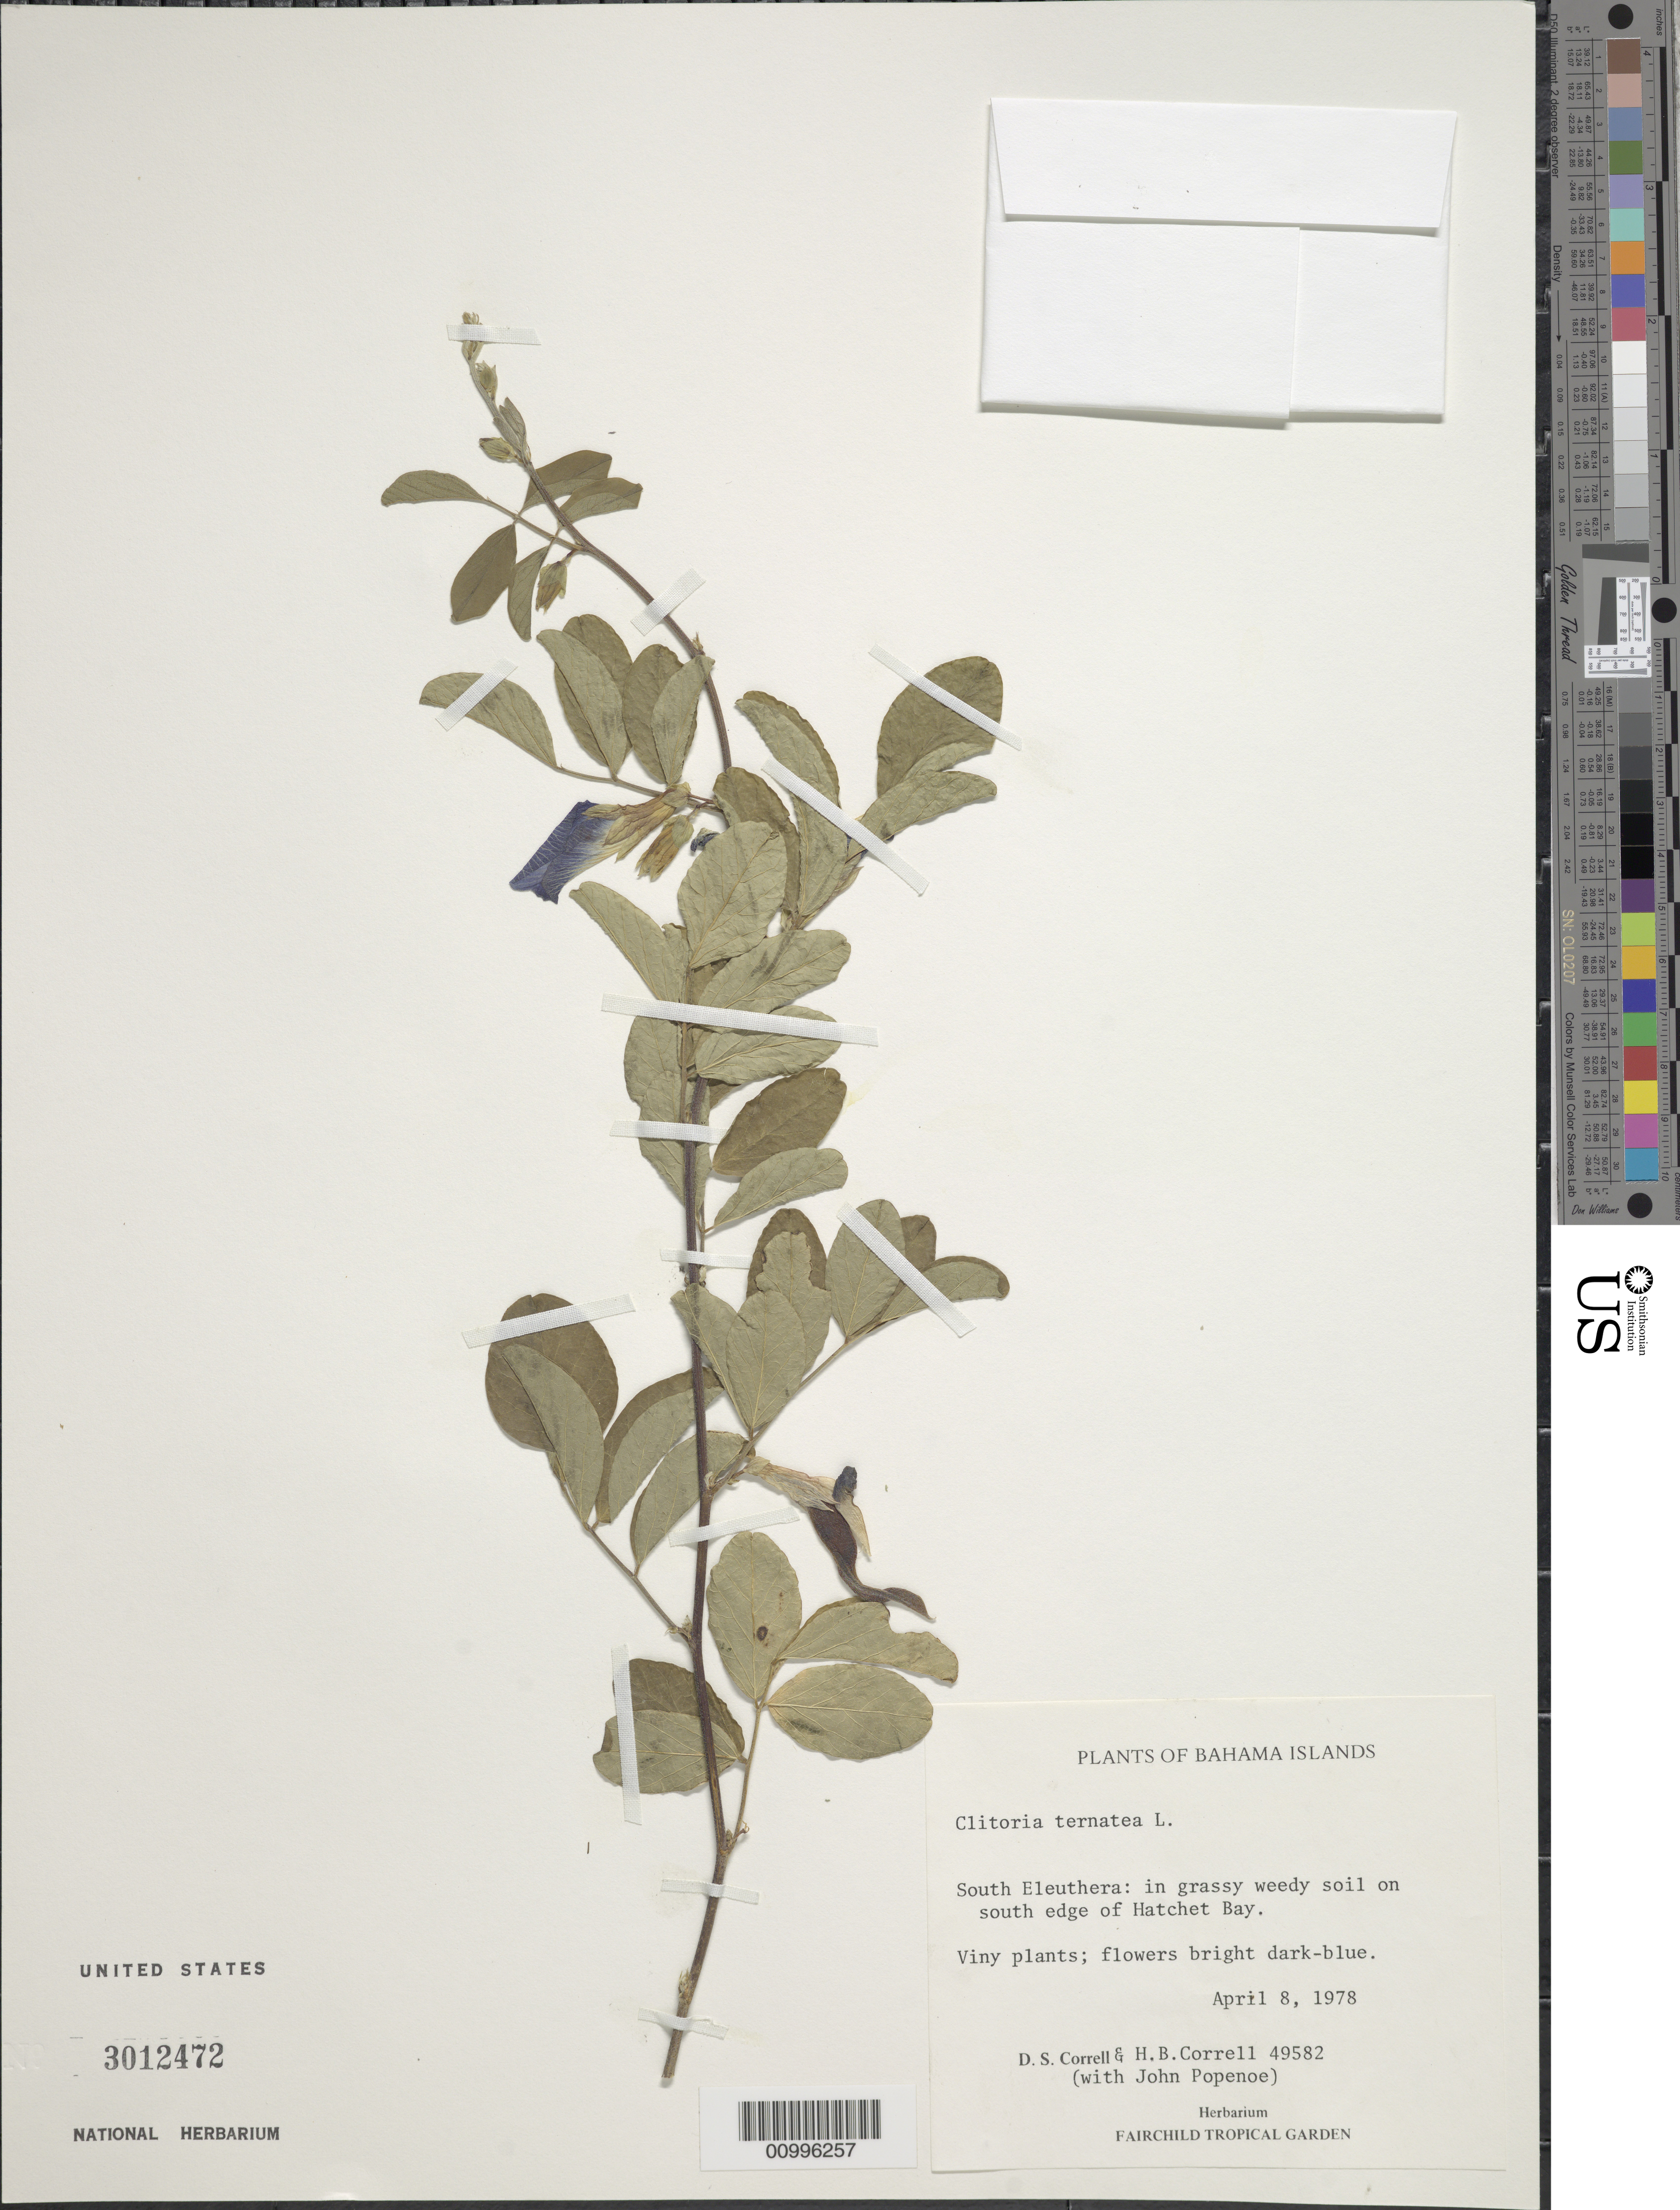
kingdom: Plantae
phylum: Tracheophyta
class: Magnoliopsida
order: Fabales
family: Fabaceae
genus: Clitoria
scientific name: Clitoria ternatea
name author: L.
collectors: D. S. Correll & H. Correll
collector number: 49582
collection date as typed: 08 Apr 1978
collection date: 1978-04-08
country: Bahamas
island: Eleuthera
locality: In grassy weedy soil on S. edge of Hatchet Bay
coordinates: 0 N, 0 E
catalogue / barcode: US 3012472